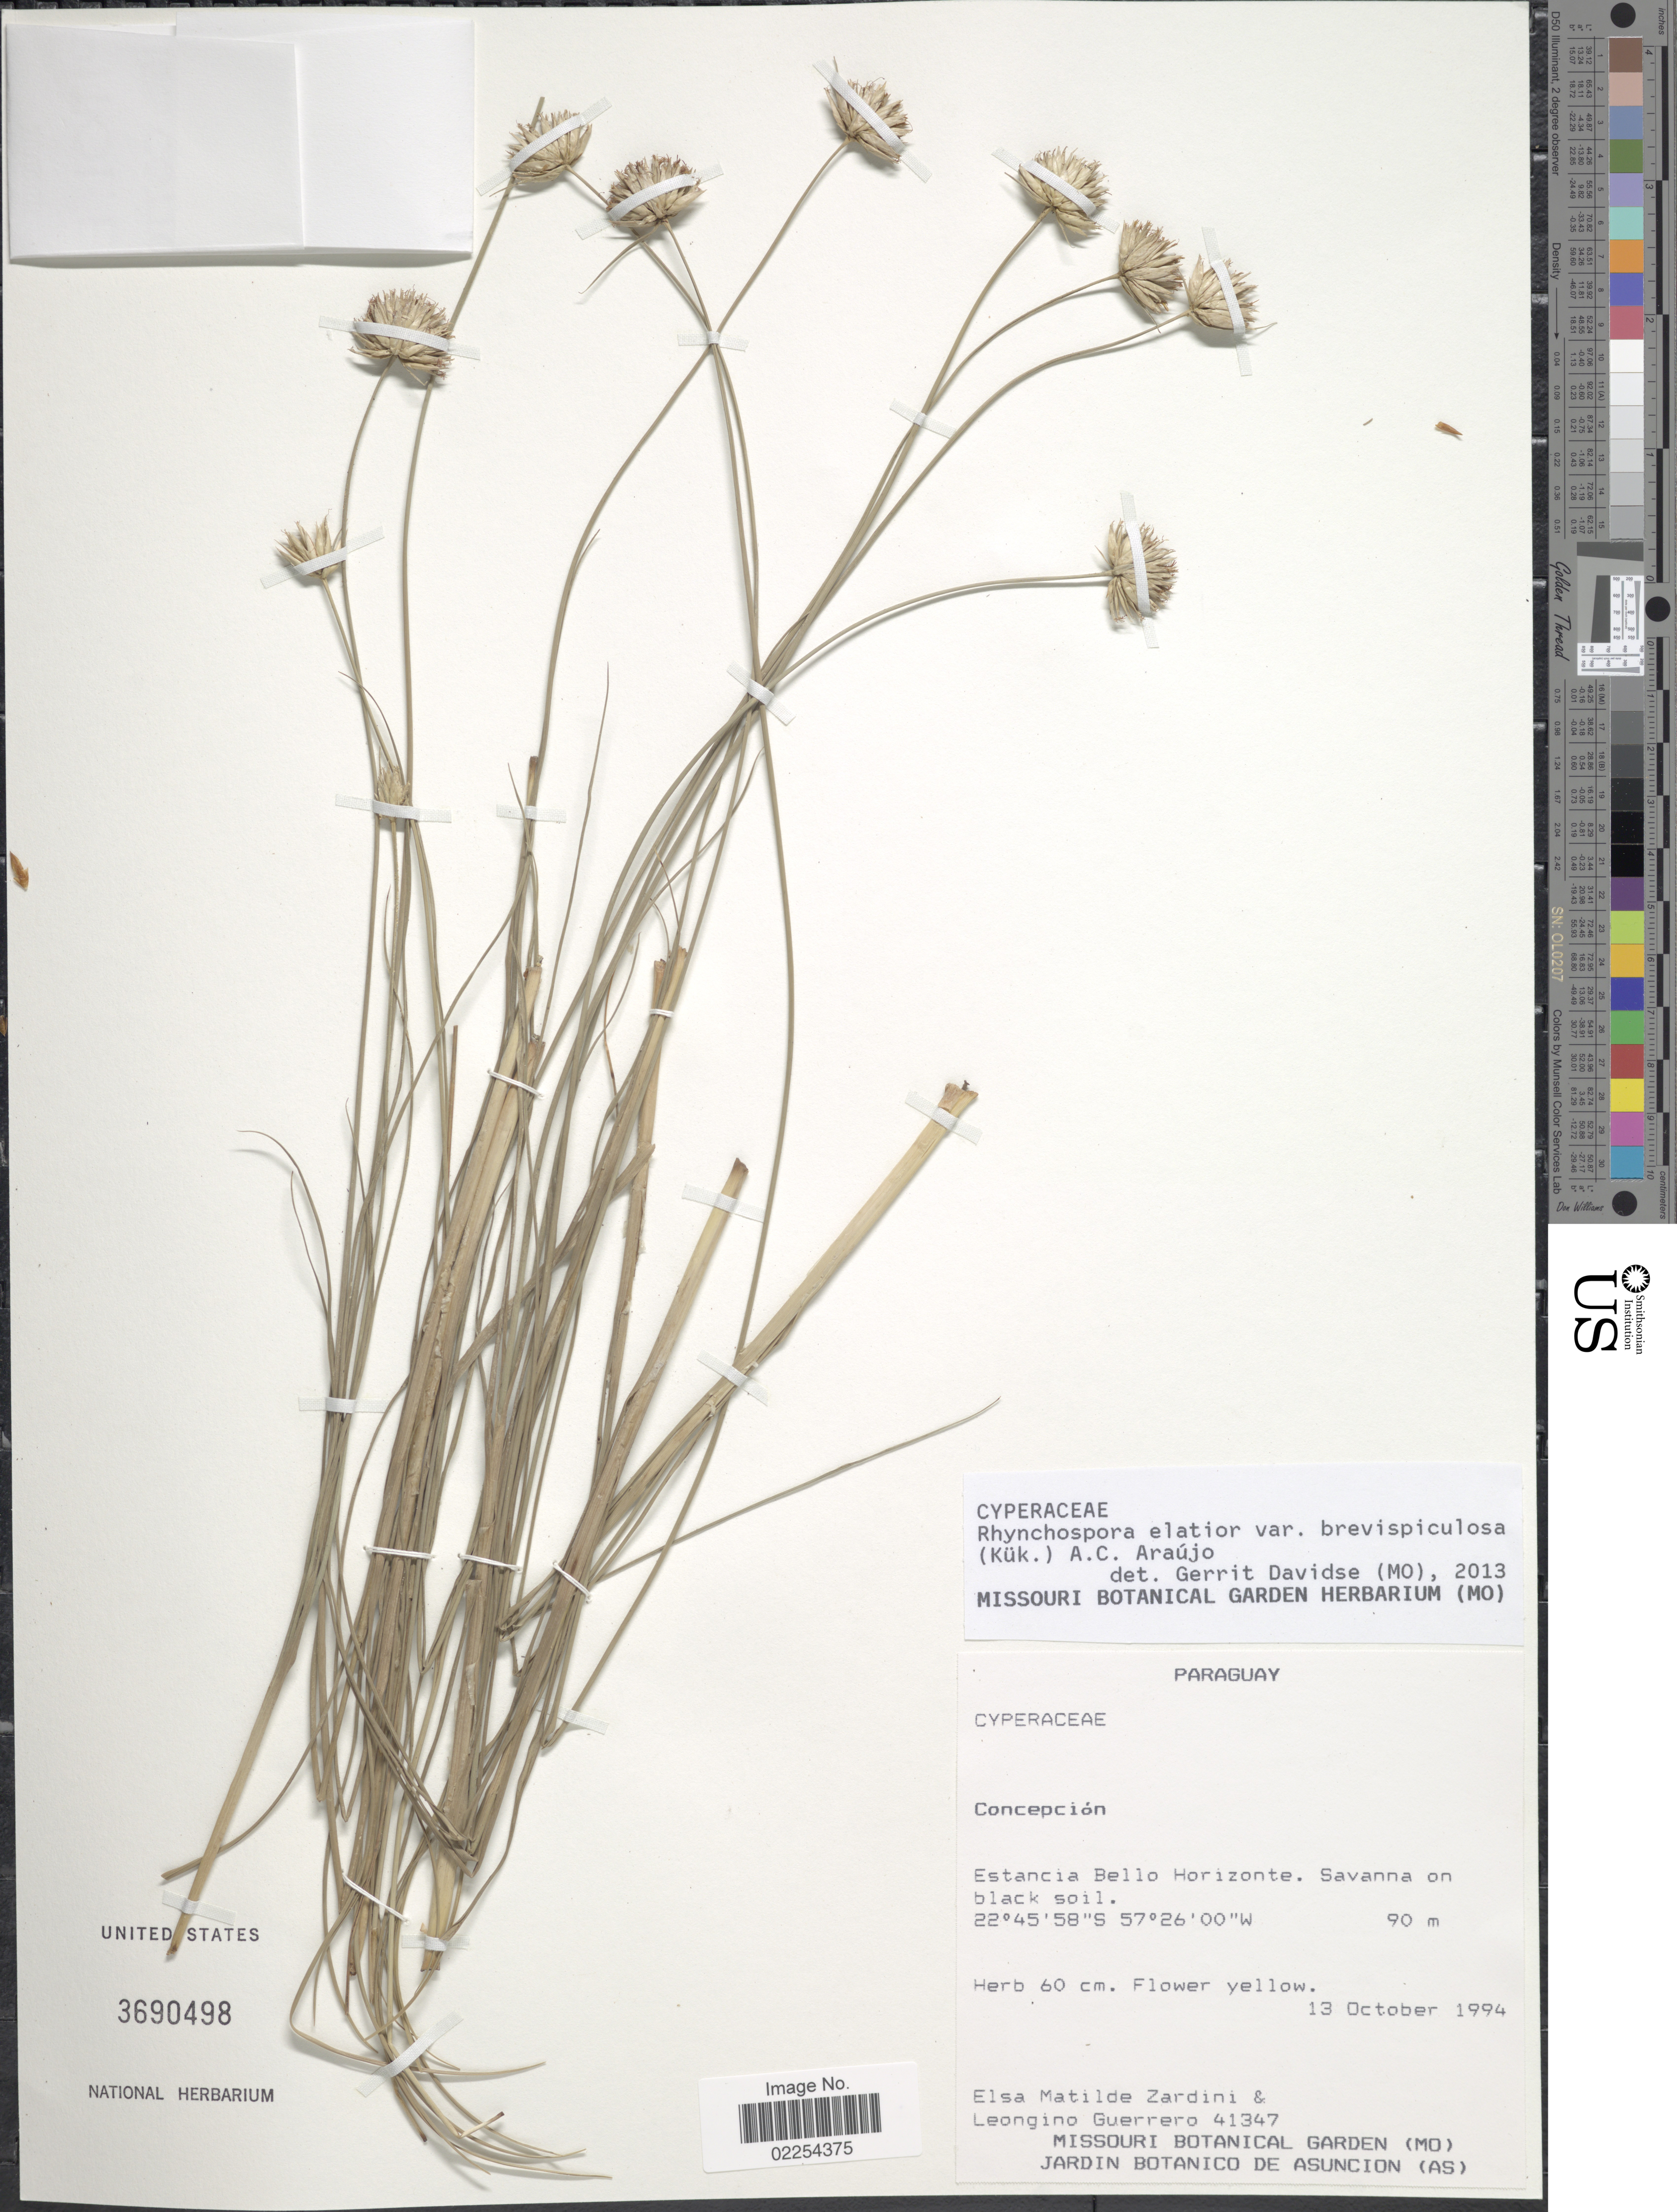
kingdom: Plantae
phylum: Tracheophyta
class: Liliopsida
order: Poales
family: Cyperaceae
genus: Rhynchospora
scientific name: Rhynchospora elatior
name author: Kunth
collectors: E. M. Zardini & L. Guerrero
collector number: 41347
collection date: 1994-10-13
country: Paraguay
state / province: Concepcion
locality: Estancia Bello Horizonte.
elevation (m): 90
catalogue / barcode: US 3690498